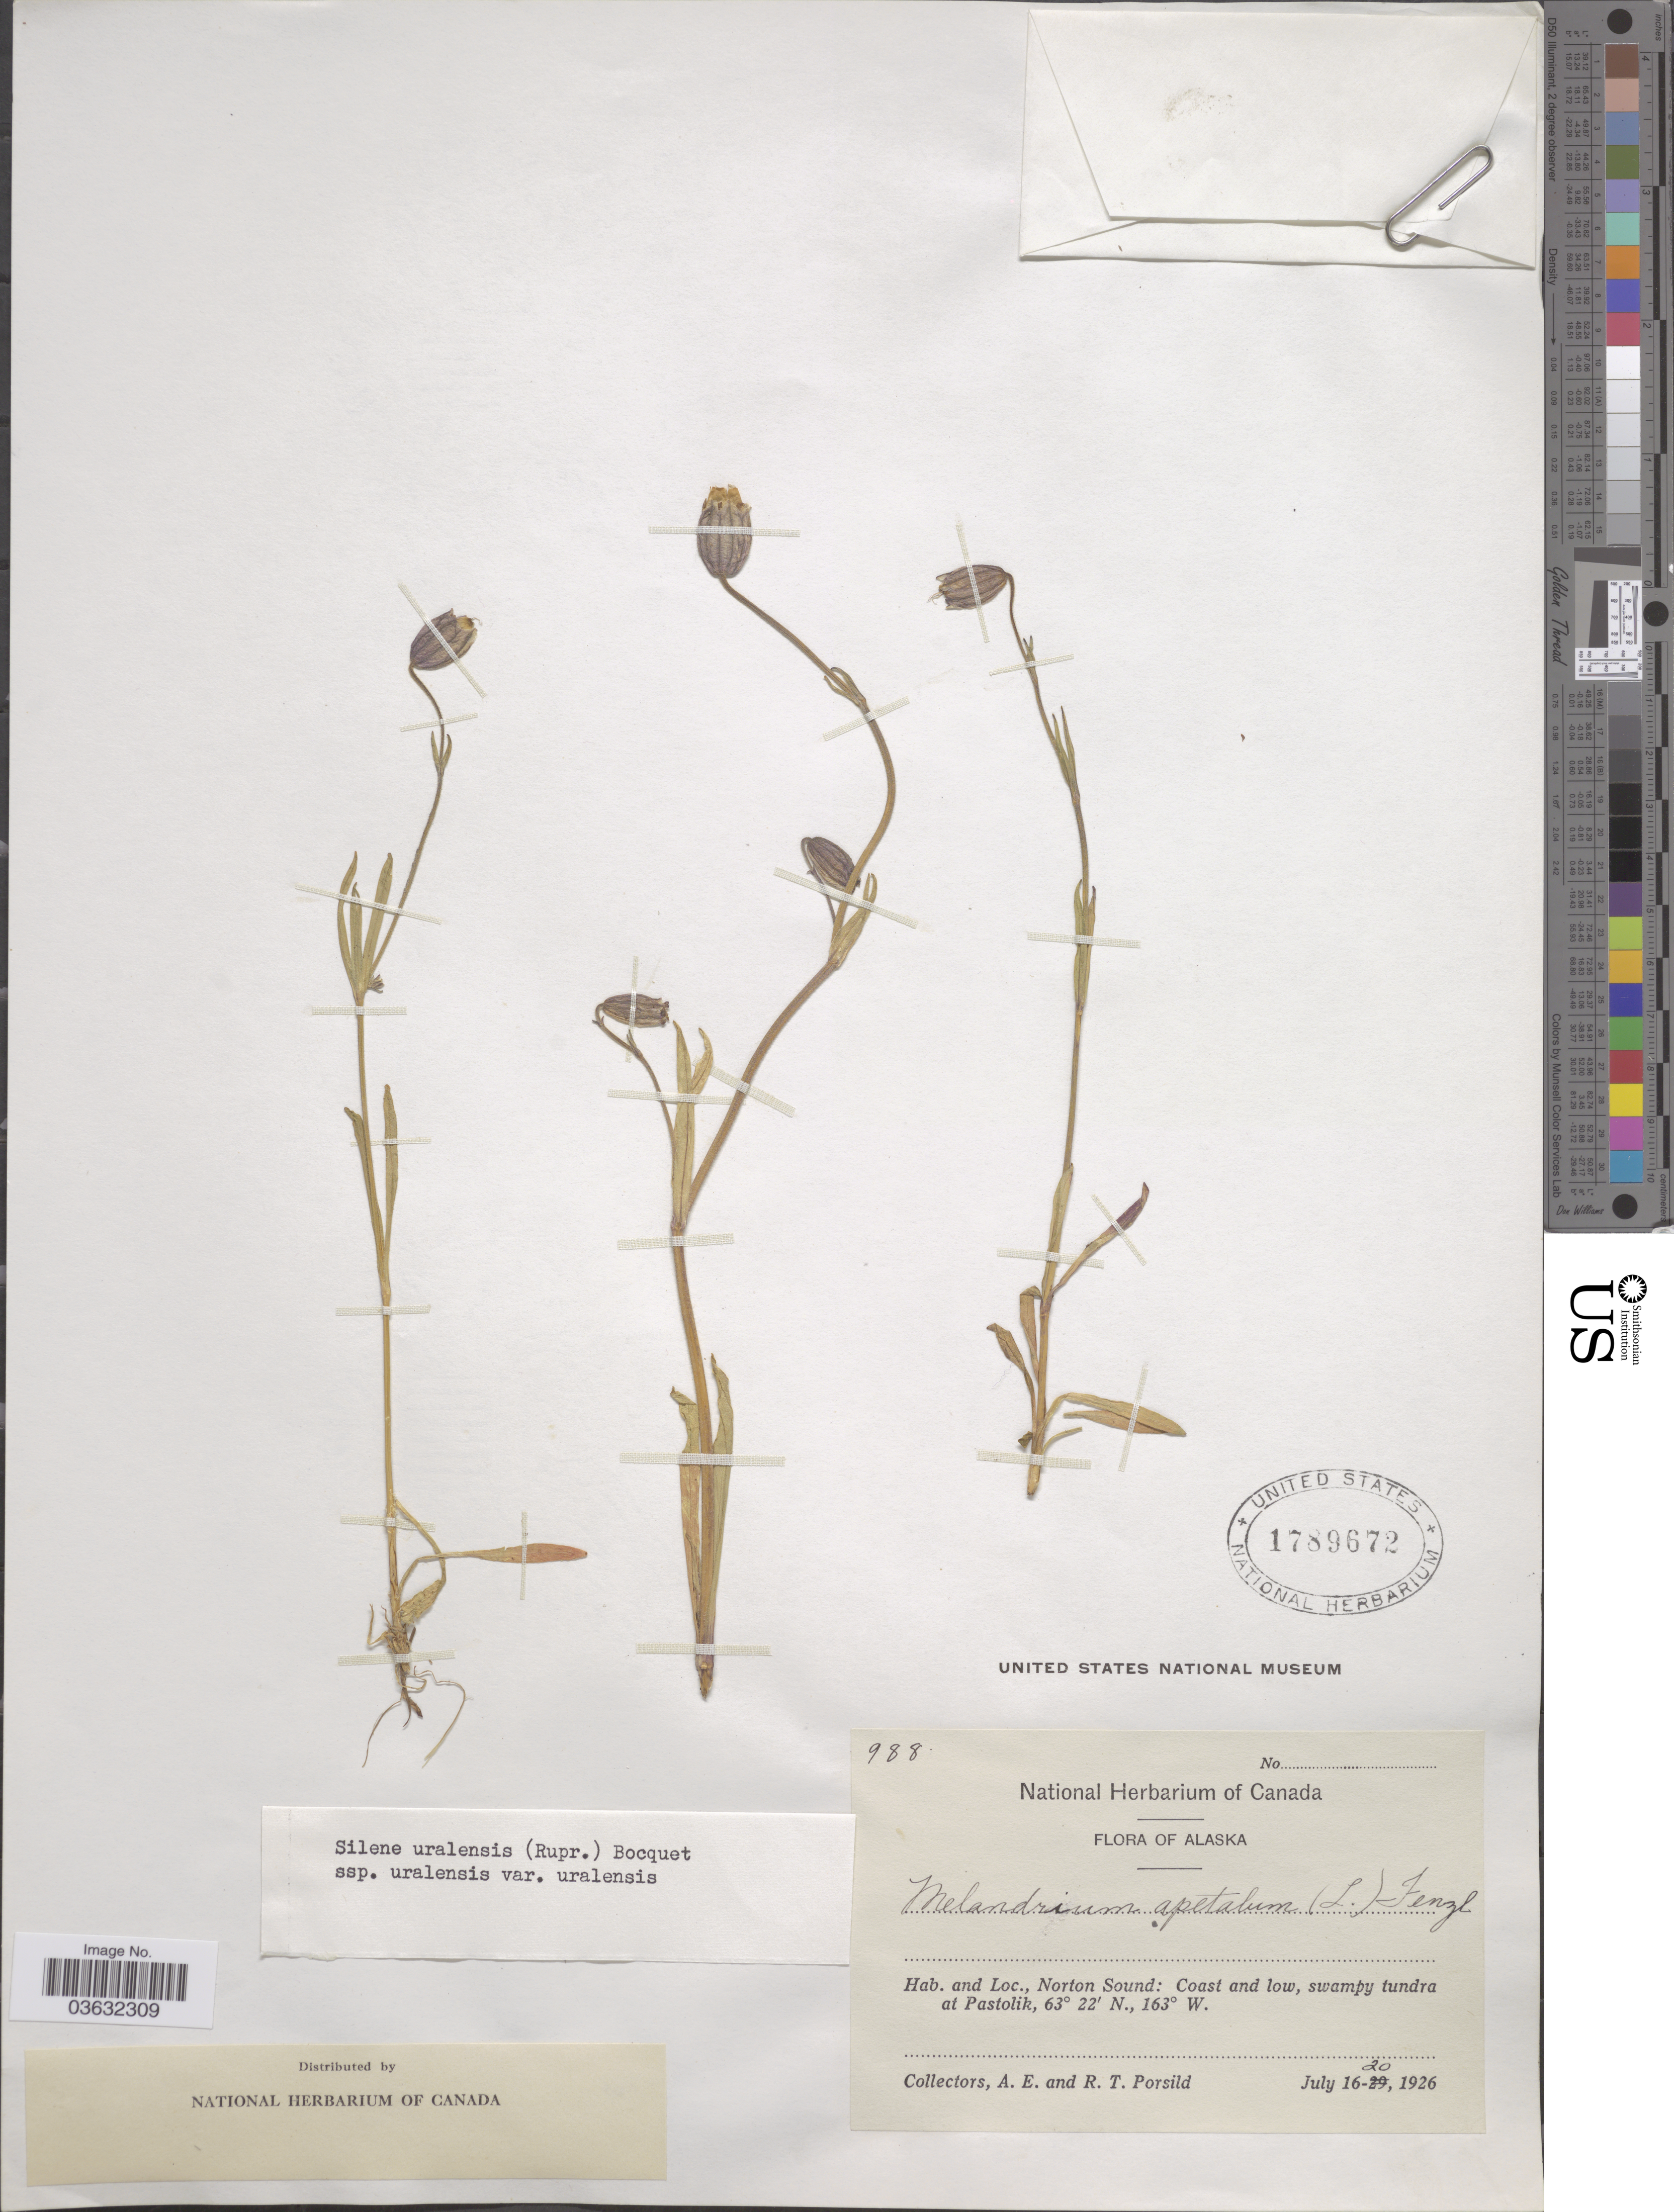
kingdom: Plantae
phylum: Tracheophyta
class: Magnoliopsida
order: Caryophyllales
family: Caryophyllaceae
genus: Silene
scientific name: Silene uralensis subsp. uralensis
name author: (Rupr.) Bocquet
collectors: A. E. Porsild & R. T. Porsild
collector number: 988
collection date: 1926-07-16/1926-07-20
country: United States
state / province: Alaska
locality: Norton Sound: Coast and low, swampy tundra at Pastolik.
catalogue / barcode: US 1789672